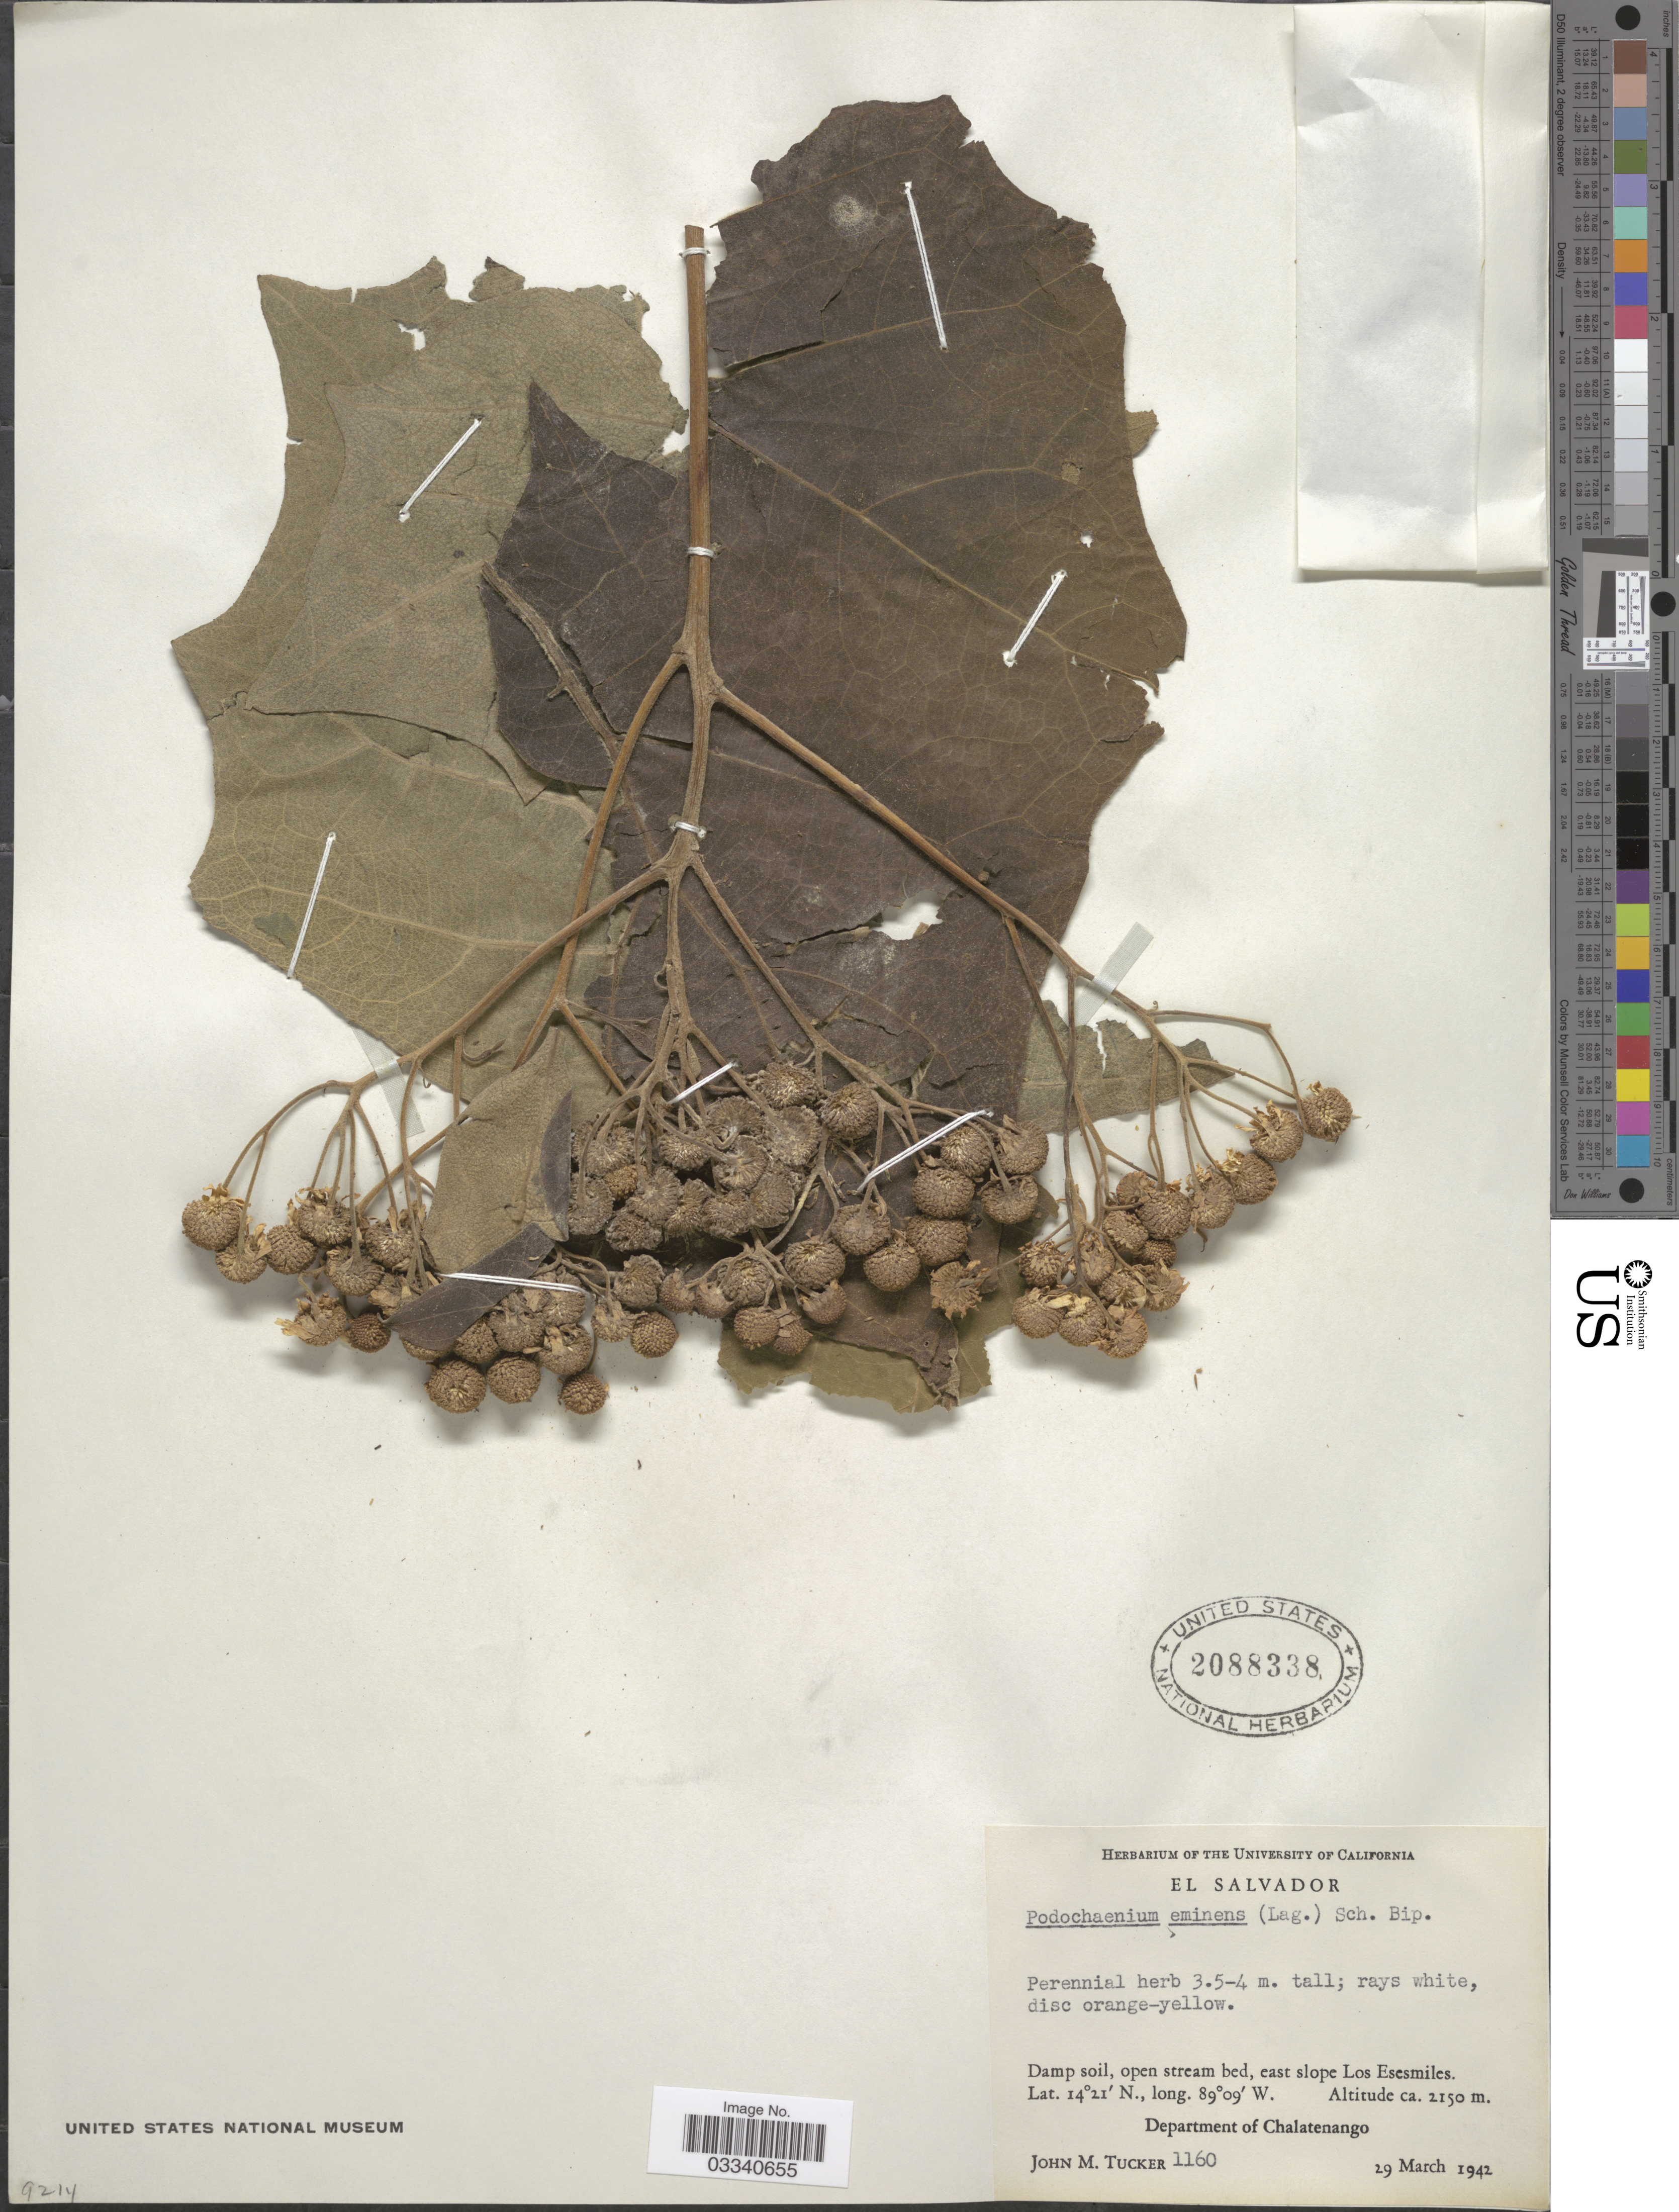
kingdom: Plantae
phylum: Tracheophyta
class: Magnoliopsida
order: Asterales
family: Asteraceae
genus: Podachaenium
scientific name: Podachaenium eminens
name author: (Lag.) Sch. Bip. ex Sch. Bip.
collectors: J. M. Tucker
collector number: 1160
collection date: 1942-03-29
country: El Salvador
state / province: Chalatenango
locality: East slope Los Esesmiles.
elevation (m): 2150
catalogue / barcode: US 2088338